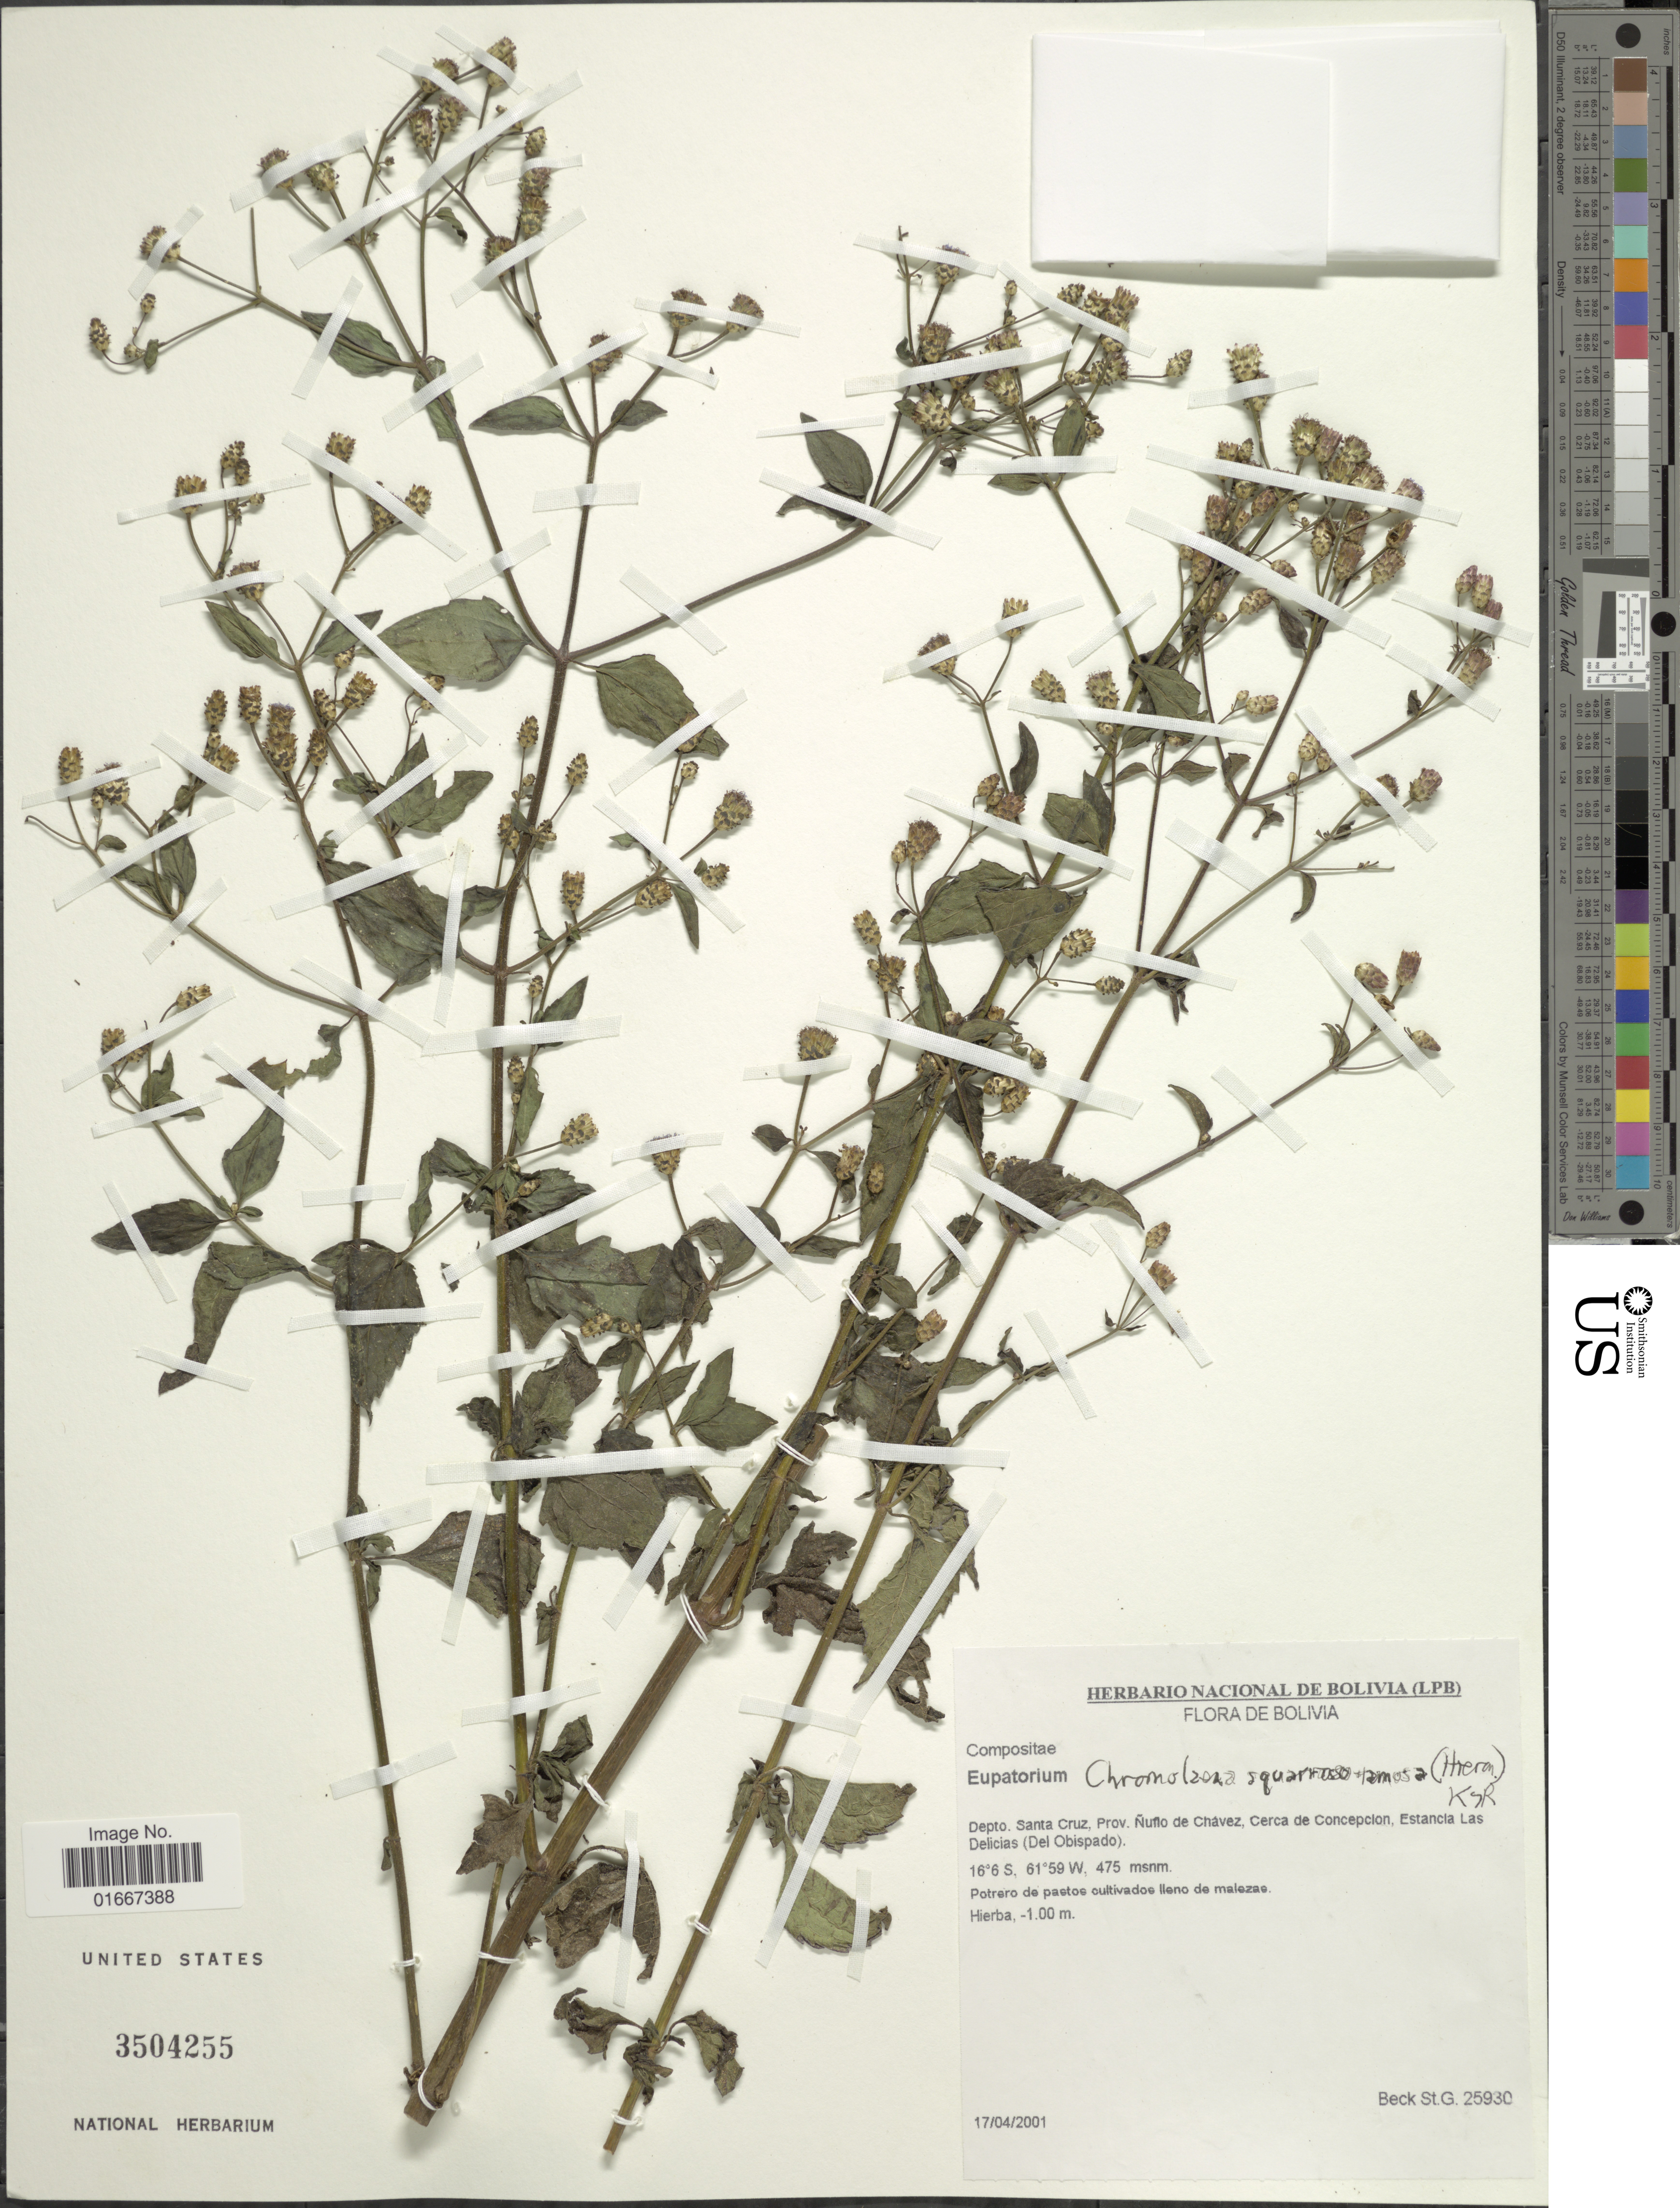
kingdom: Plantae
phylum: Tracheophyta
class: Magnoliopsida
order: Asterales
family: Asteraceae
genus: Chromolaena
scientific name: Chromolaena squarroso-ramosa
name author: (Hieron.) R.M. King & H. Rob.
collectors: S. G. Beck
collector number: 25930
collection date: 2001-04-17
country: Bolivia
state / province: La Paz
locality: Prov. Nuno de Chavez, Cerca de Concepcion, Estancia las Delicias (Del Obispado)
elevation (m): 475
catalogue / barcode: US 3504255